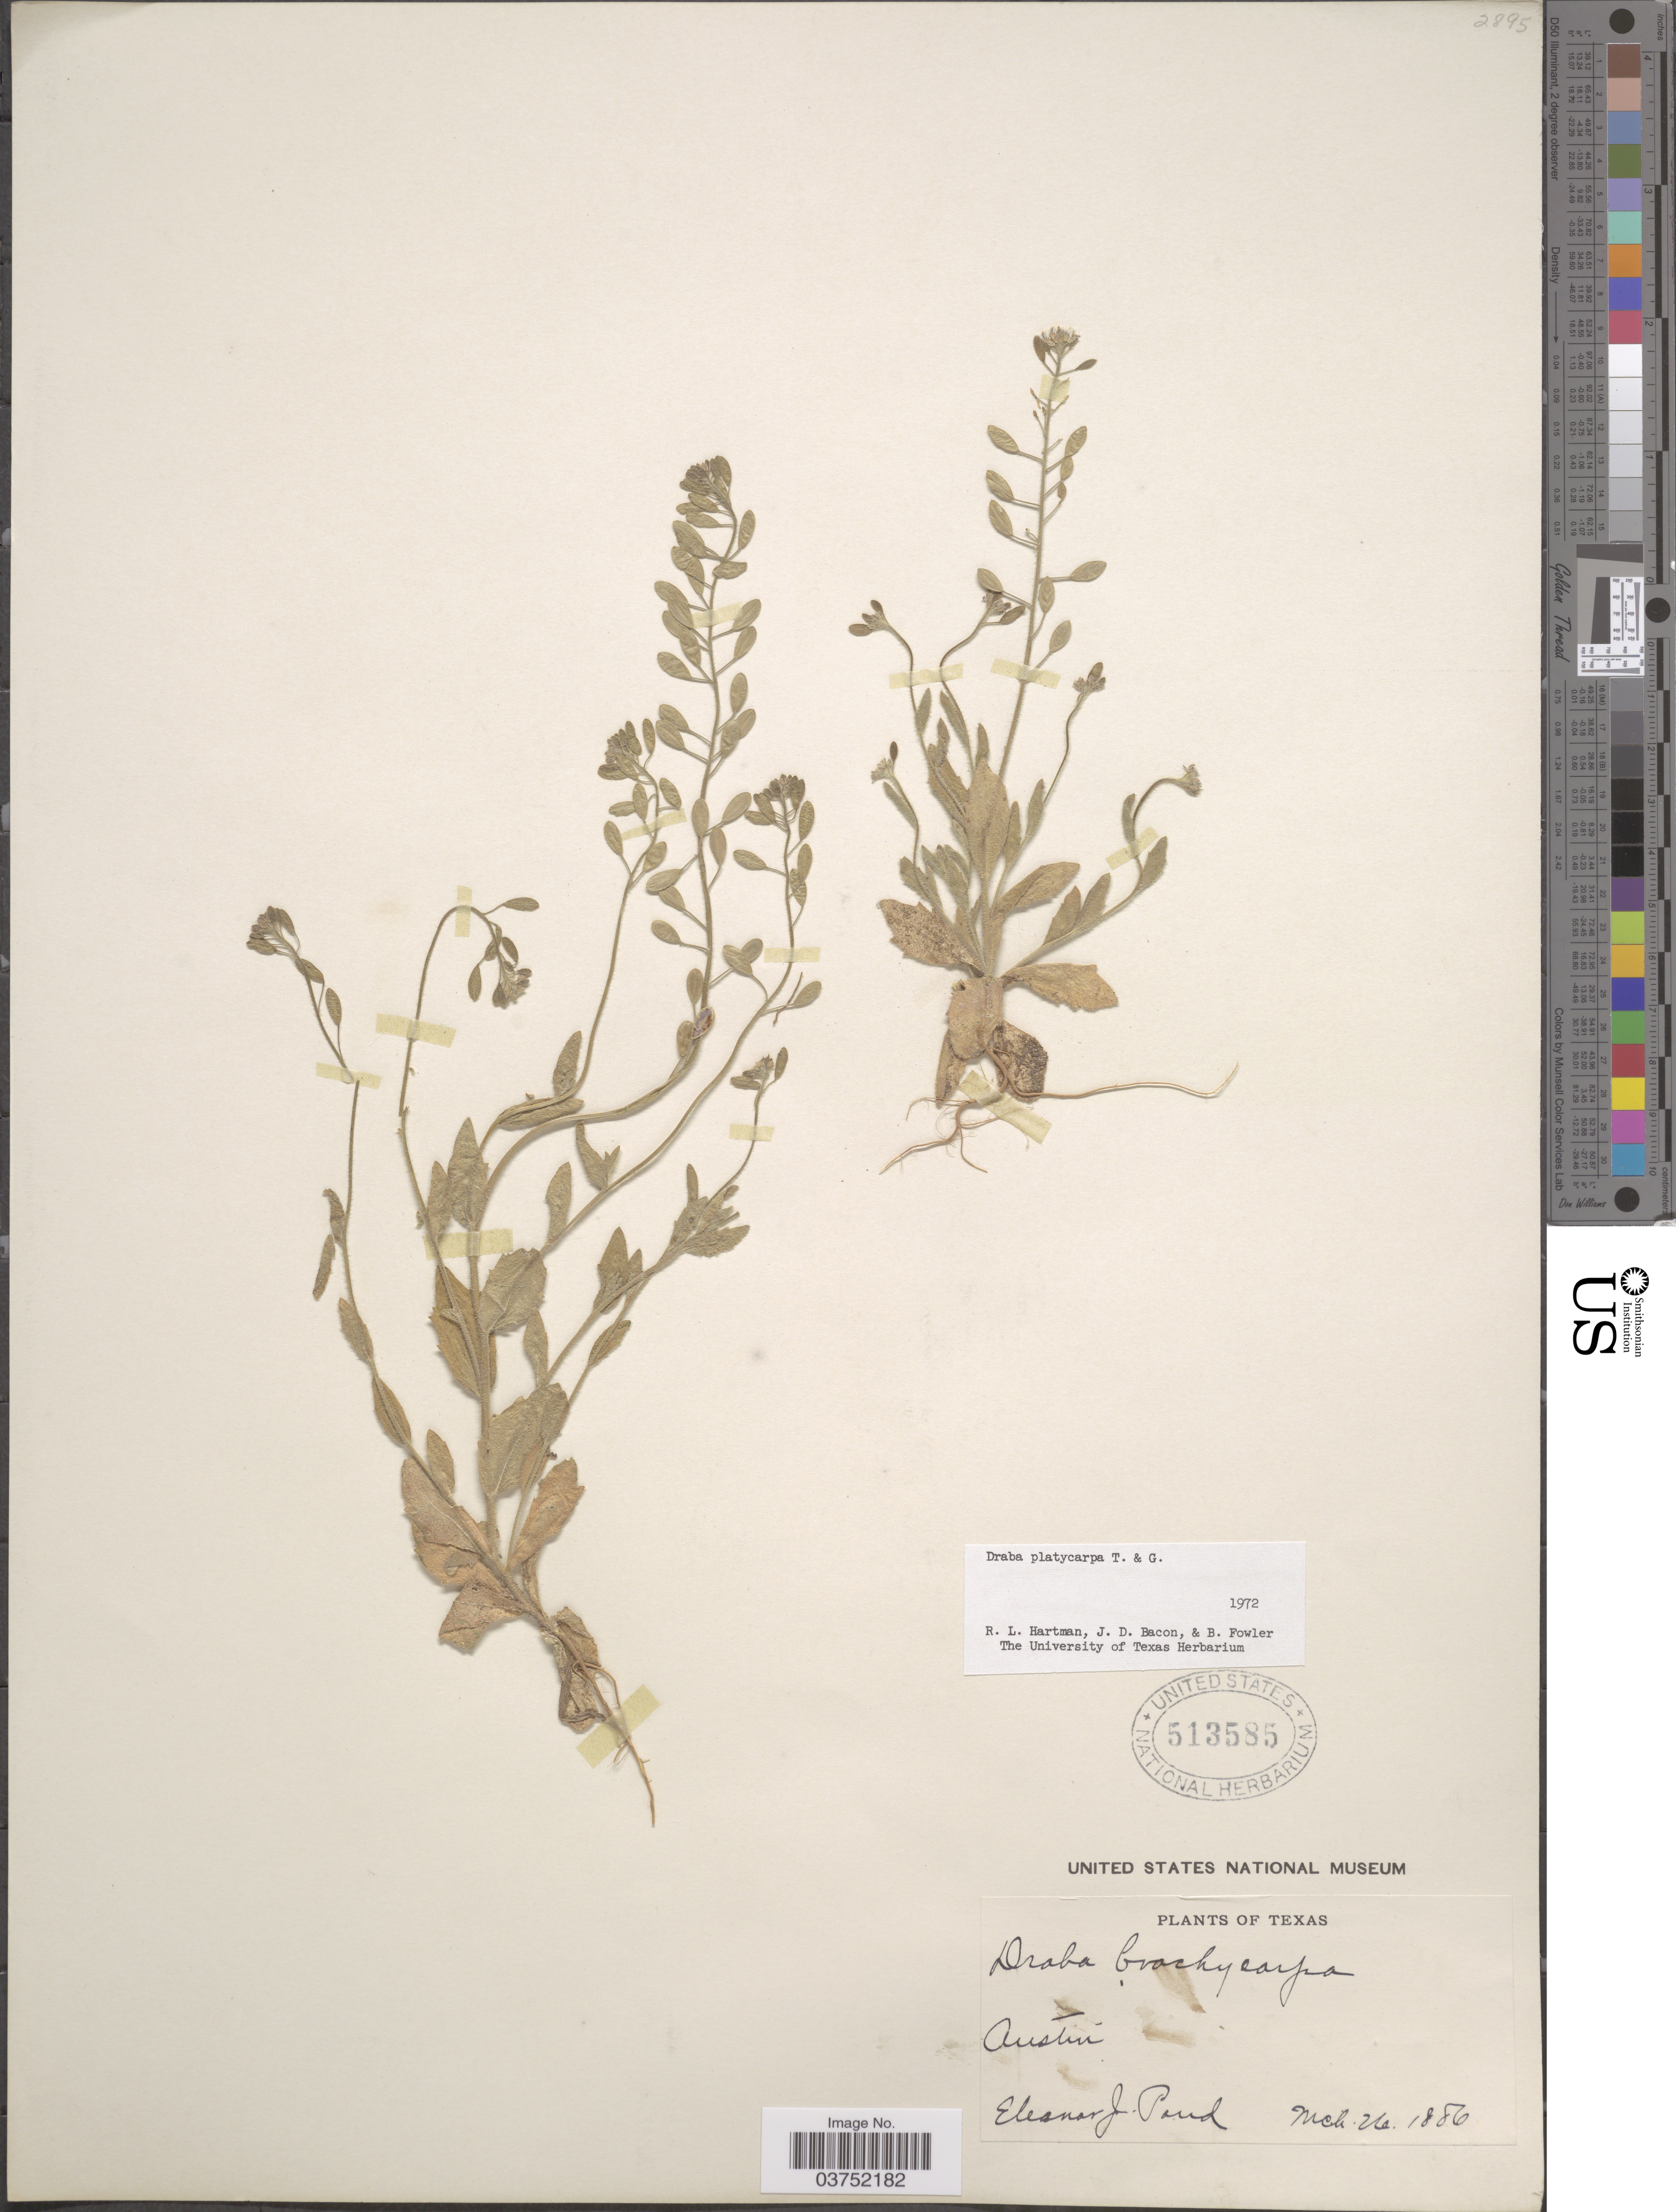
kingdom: Plantae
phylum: Tracheophyta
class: Magnoliopsida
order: Brassicales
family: Brassicaceae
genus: Draba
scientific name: Draba platycarpa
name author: Torr. & A. Gray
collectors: E. Pond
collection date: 1886-03-26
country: United States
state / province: Texas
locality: Austin.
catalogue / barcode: US 513585